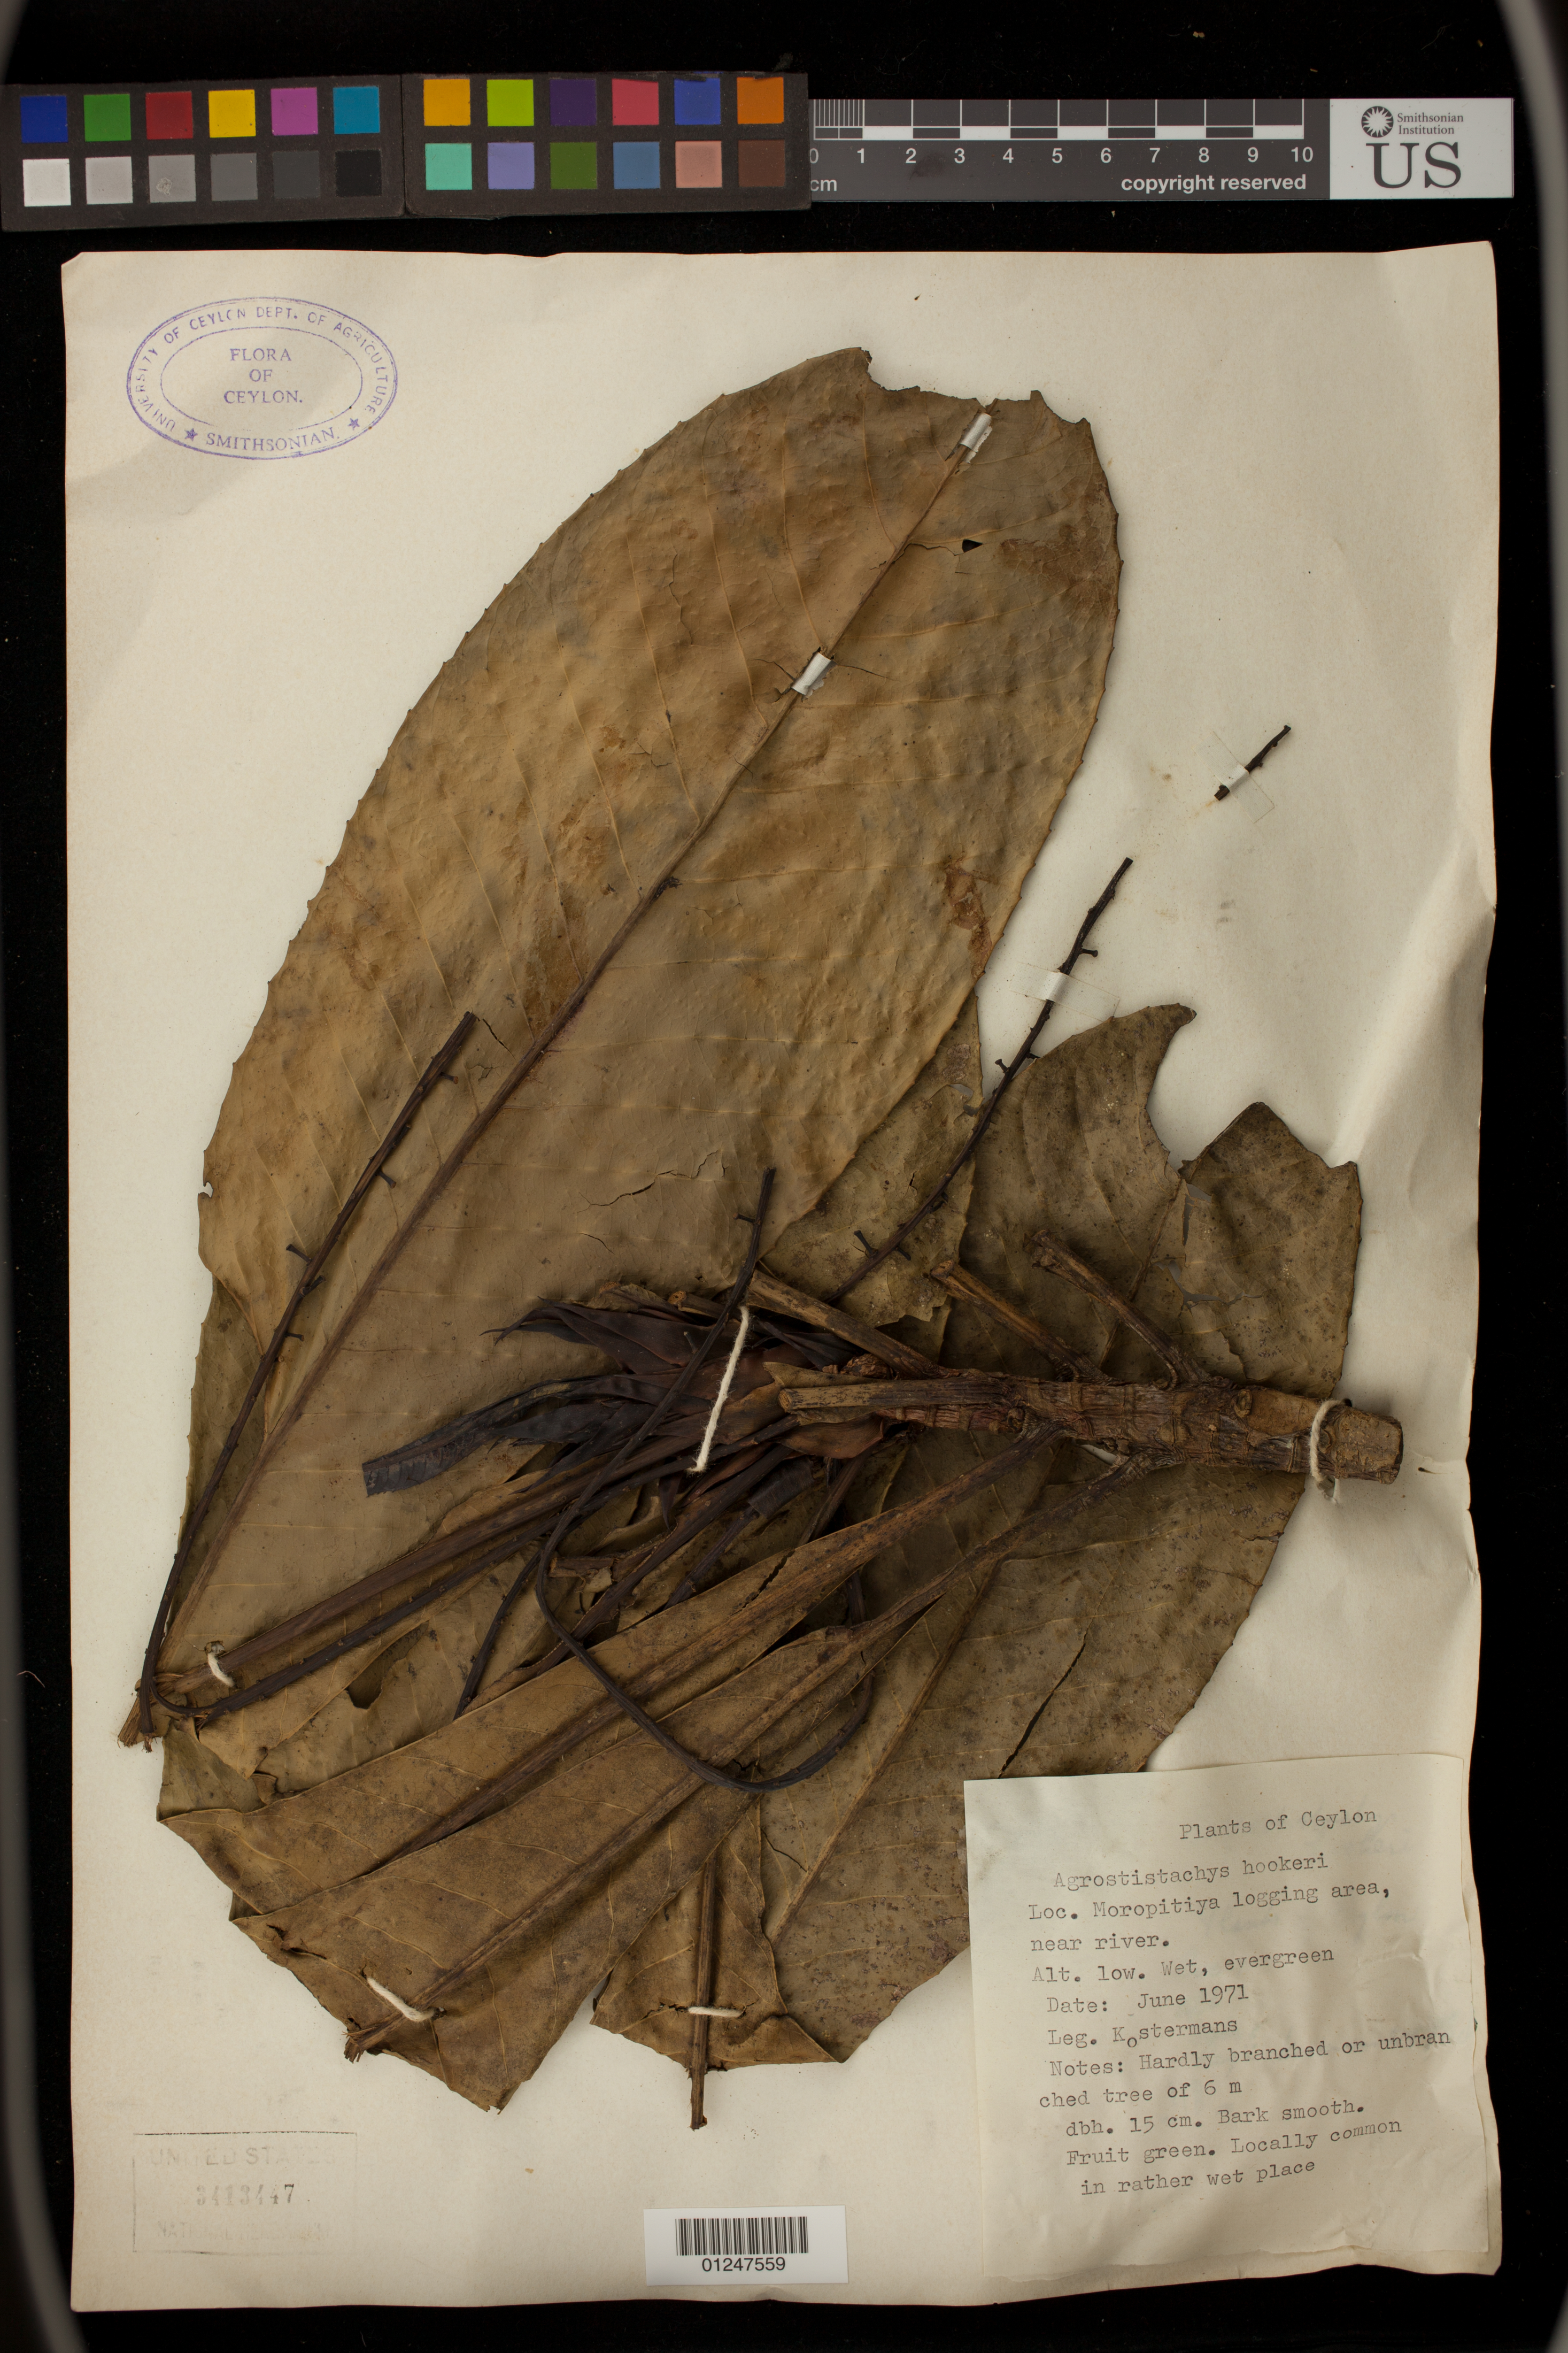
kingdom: Plantae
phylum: Tracheophyta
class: Magnoliopsida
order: Malpighiales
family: Euphorbiaceae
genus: Agrostistachys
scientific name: Agrostistachys hookeri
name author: (Thwaites) Benth. & Hook. f.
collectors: Kostermans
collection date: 1971-06-01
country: Sri Lanka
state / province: Western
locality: Moropitiya logging area, near river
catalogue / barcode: US 3413447